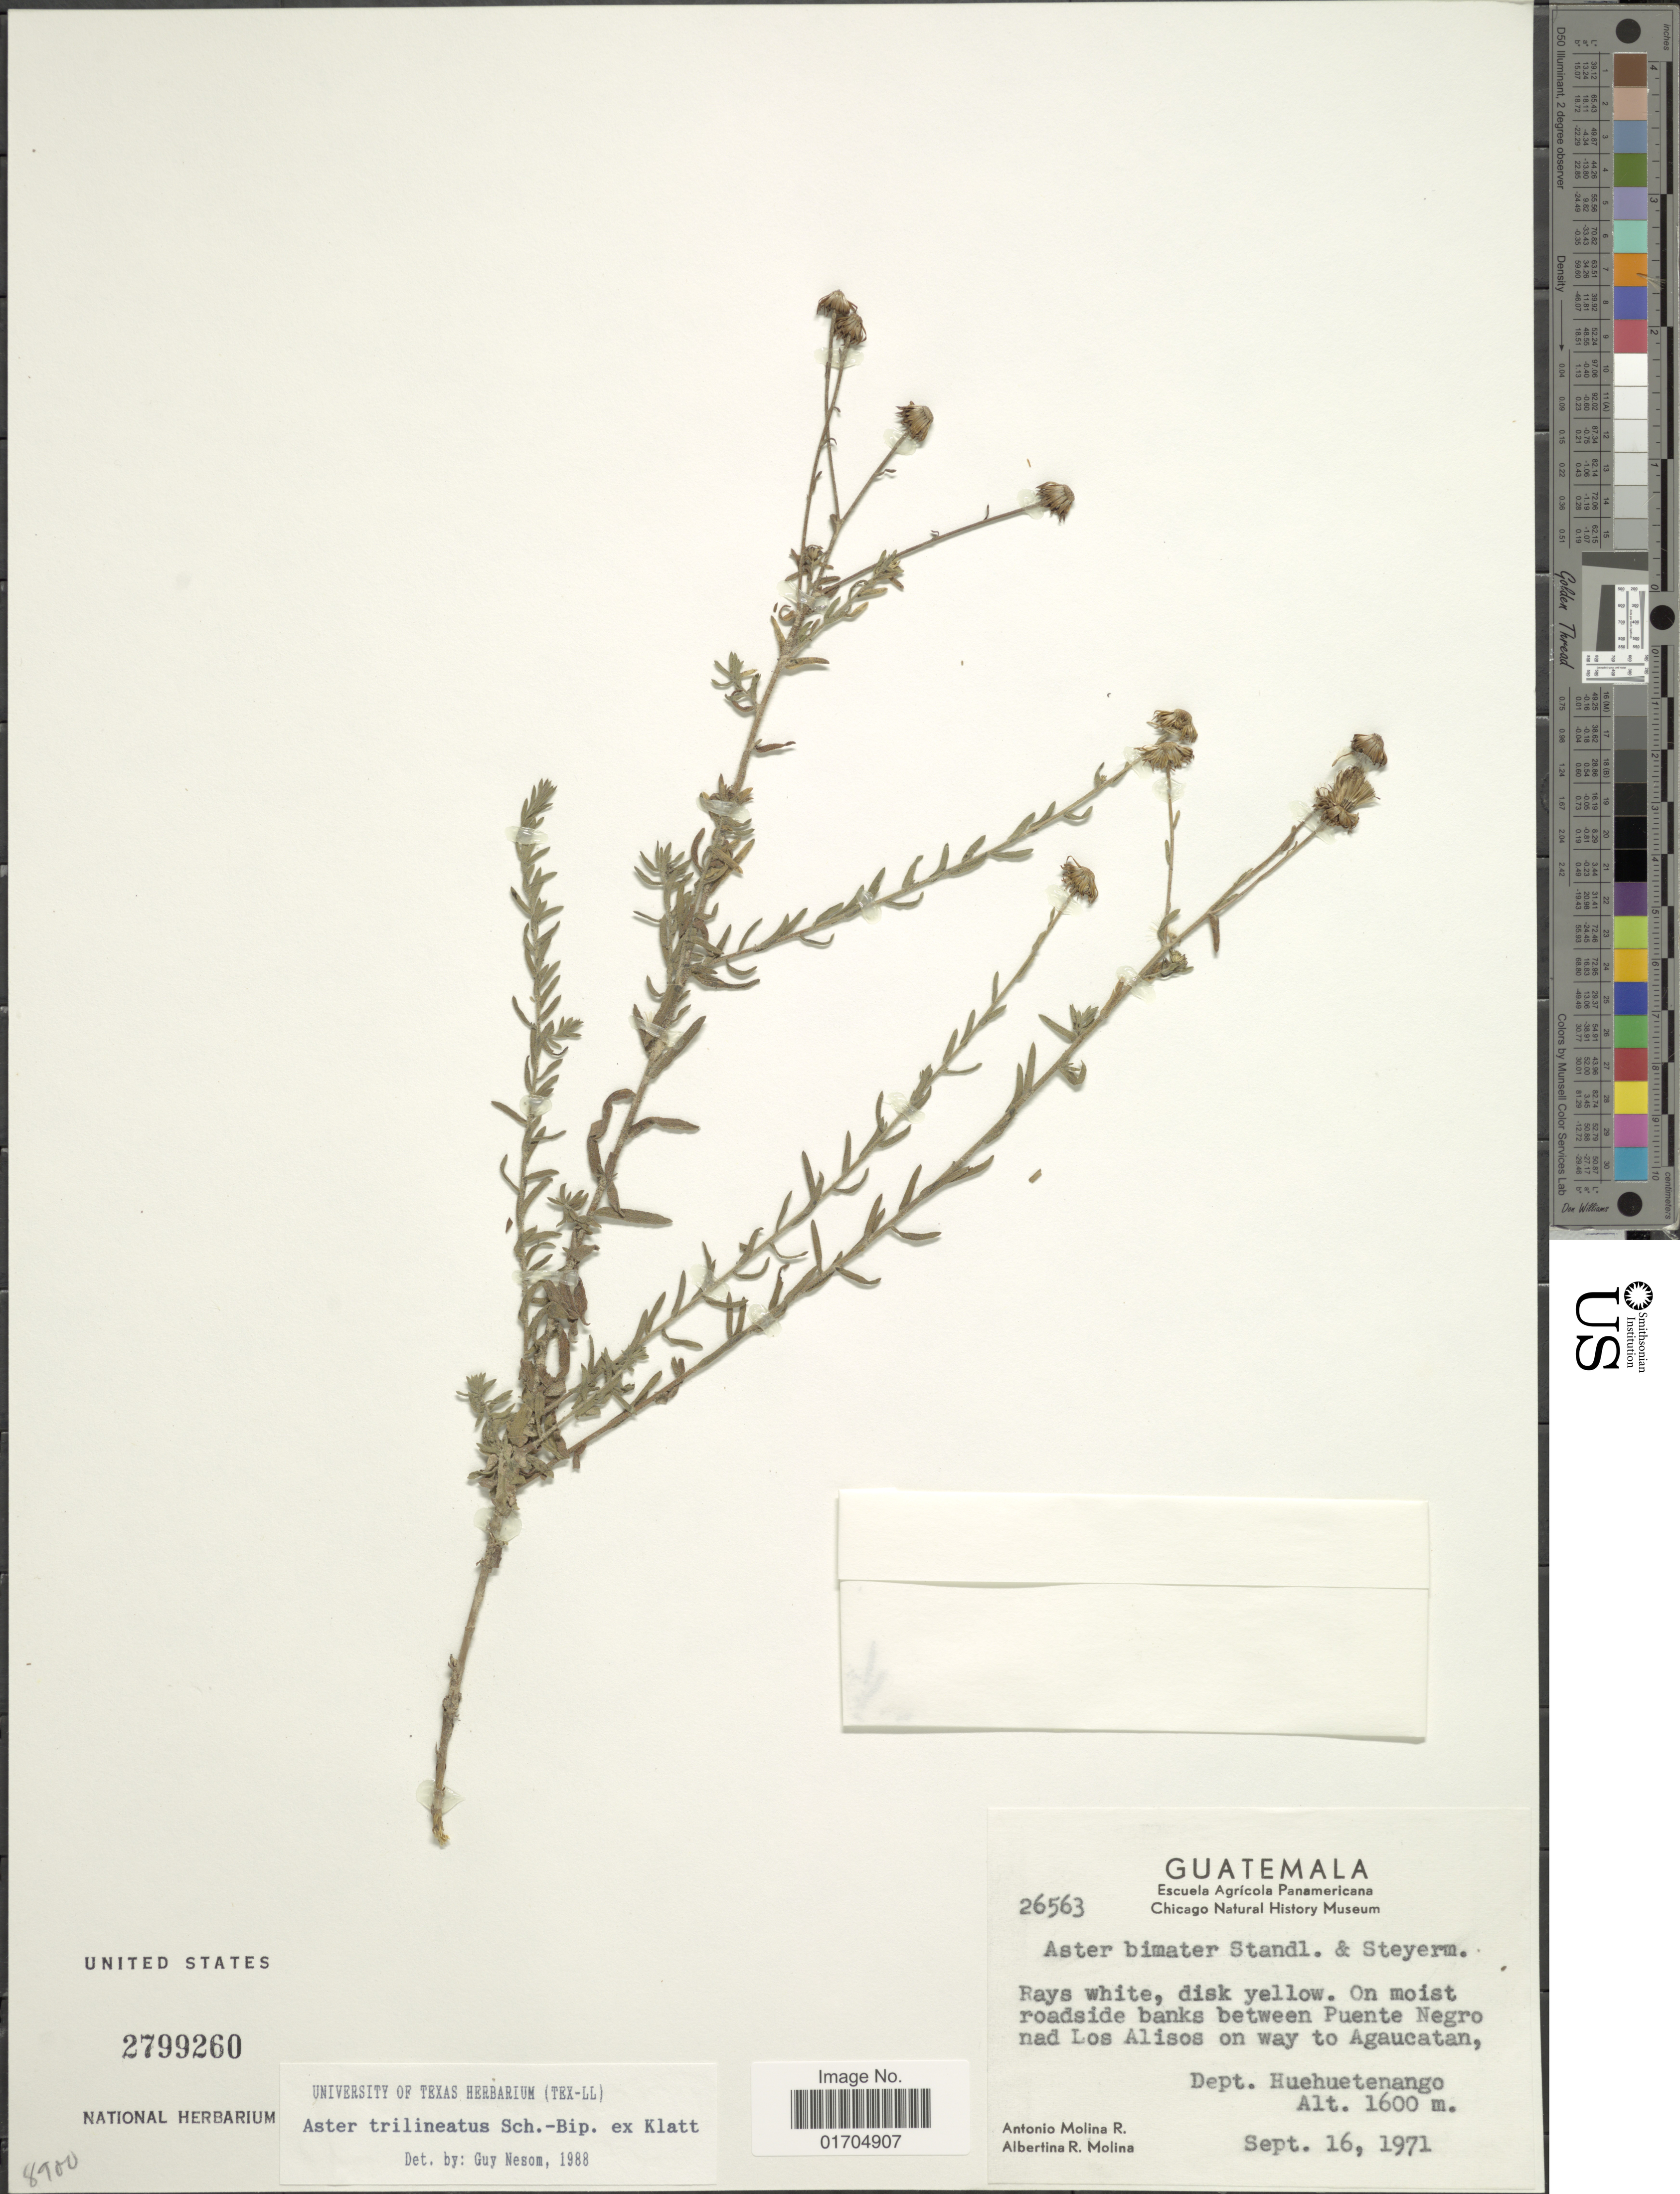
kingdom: Plantae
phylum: Tracheophyta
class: Magnoliopsida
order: Asterales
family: Asteraceae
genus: Symphyotrichum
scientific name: Symphyotrichum trilineatum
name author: (Sch. Bip. ex Klatt) G.L. Nesom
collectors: A. Molina R. & A. R. Molina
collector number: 26563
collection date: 1971-09-16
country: Guatemala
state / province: Huehuetenango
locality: On moist roadside banks between Puente Negro nad Los Alisos on way to Agaucatan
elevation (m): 1600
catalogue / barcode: US 2799260